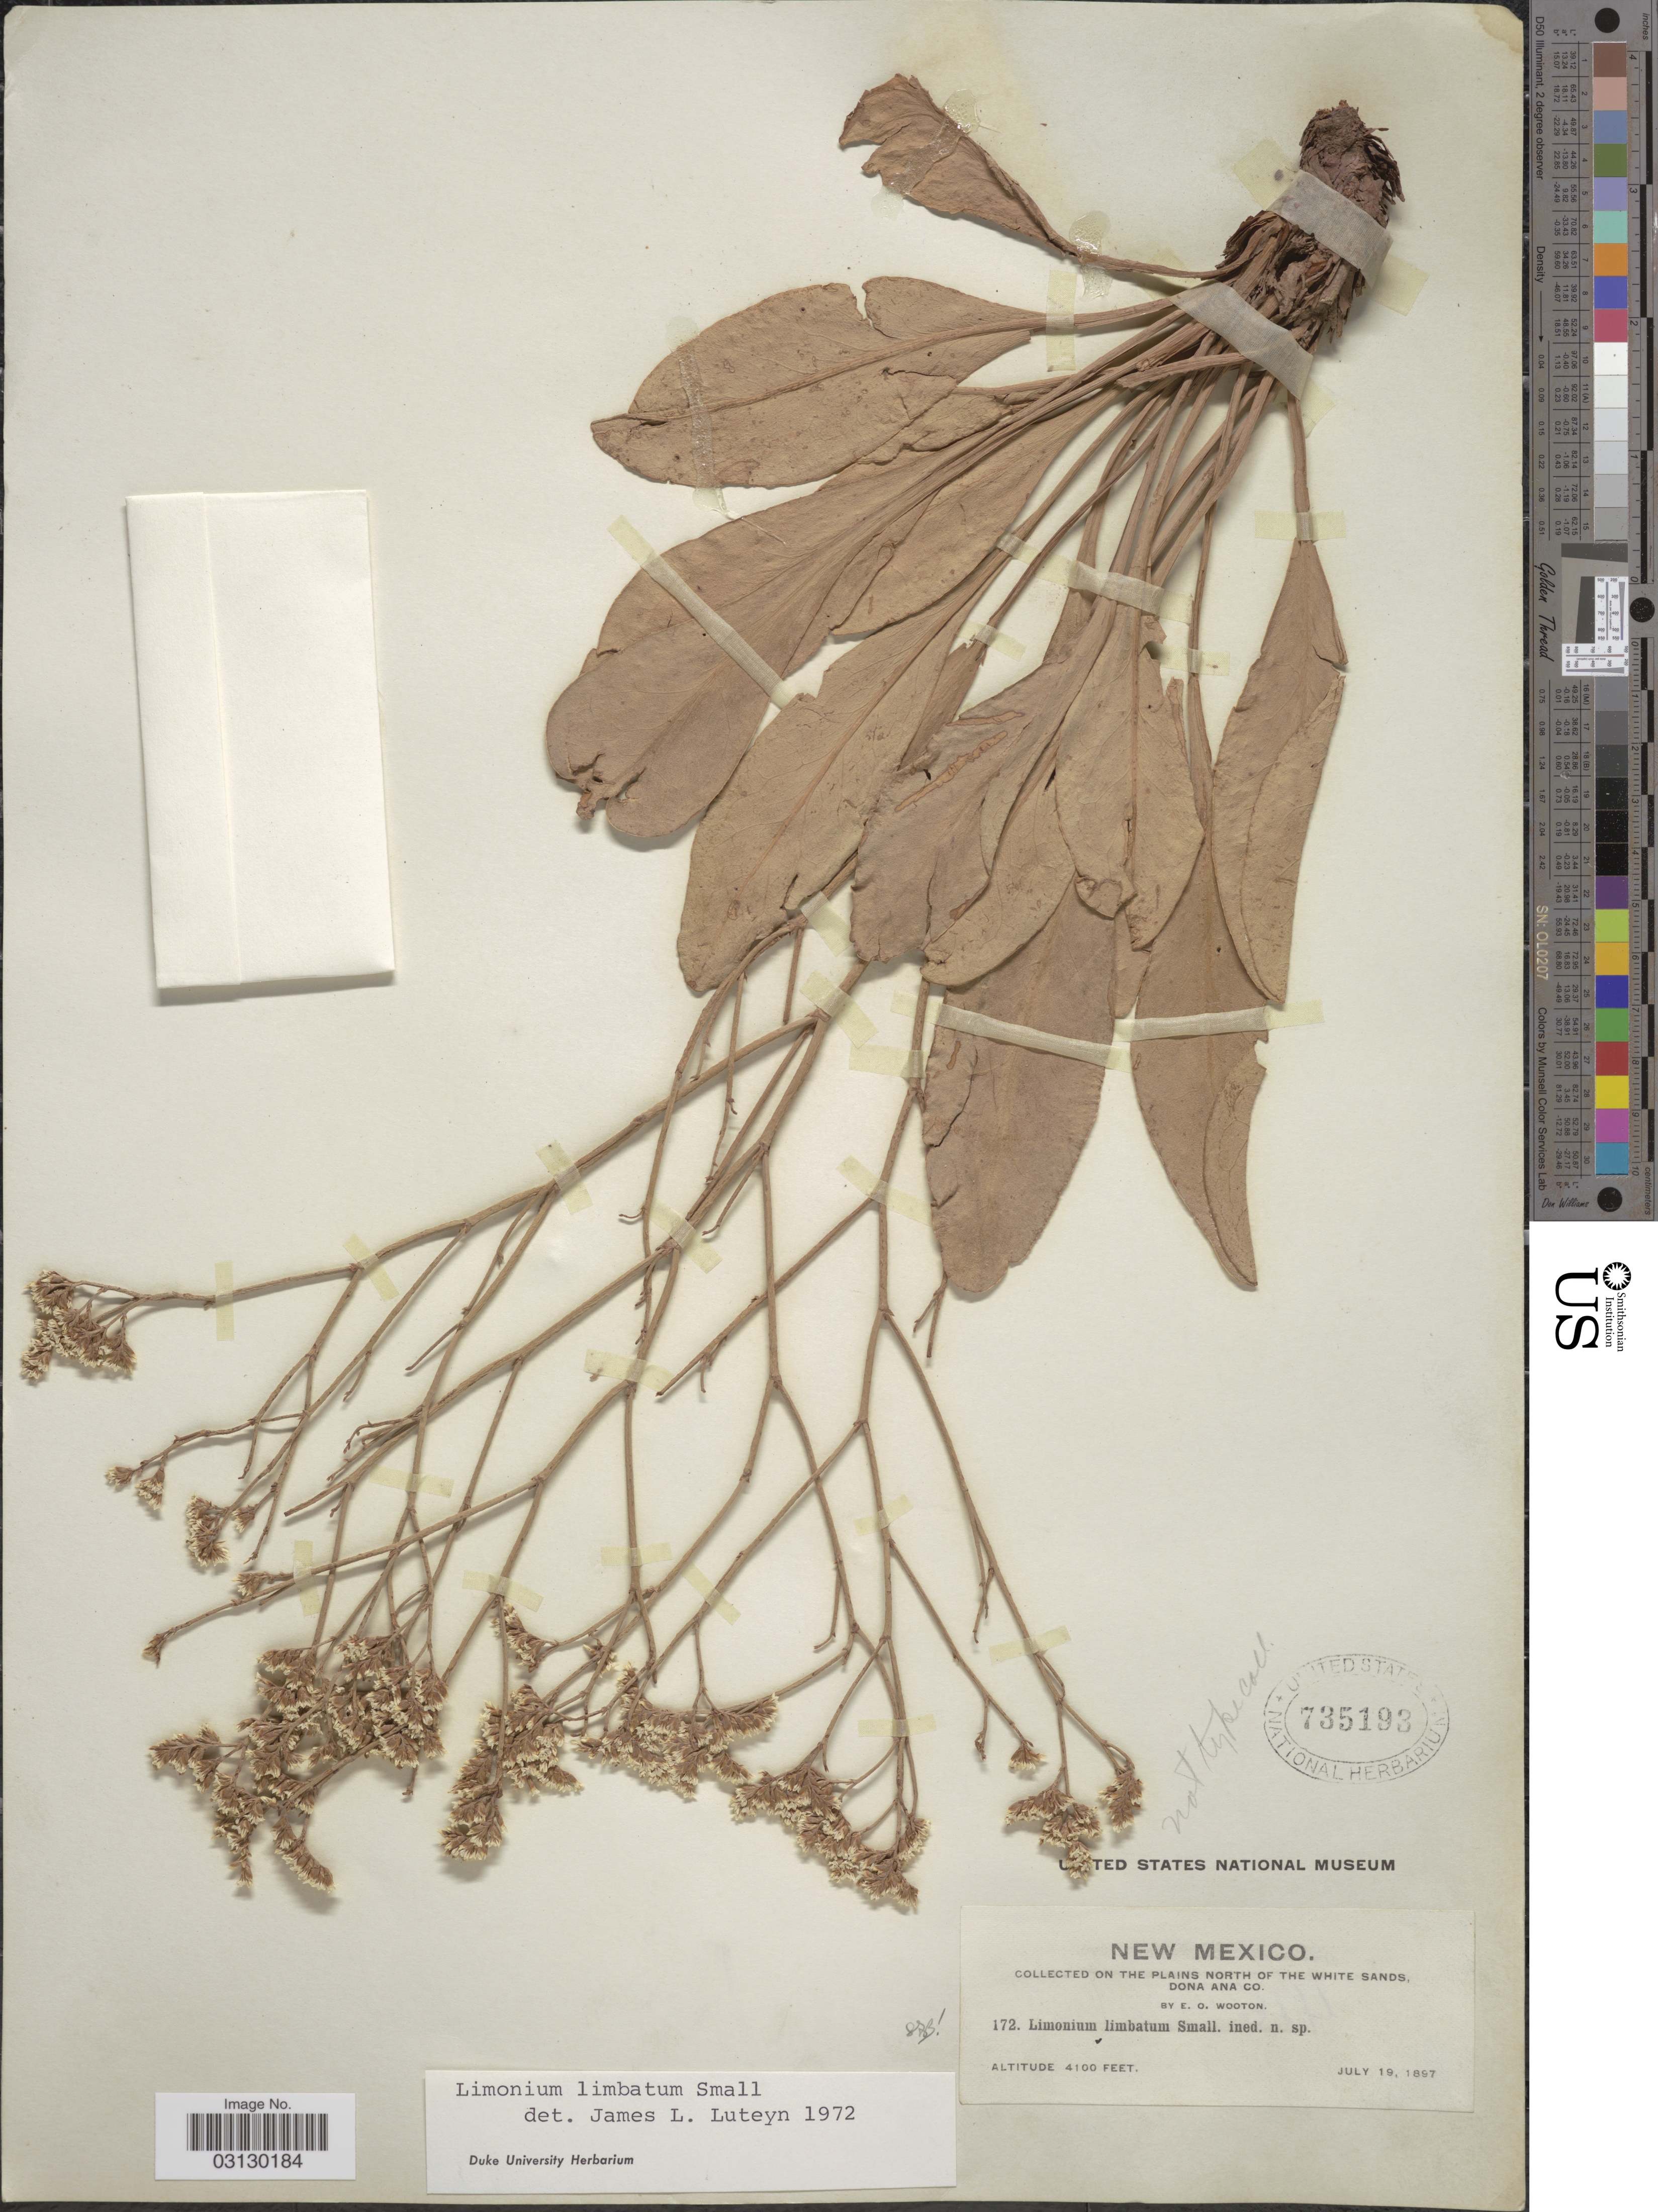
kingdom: Plantae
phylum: Tracheophyta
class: Magnoliopsida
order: Caryophyllales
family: Plumbaginaceae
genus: Limonium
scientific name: Limonium limbatum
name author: Small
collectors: E. O. Wooton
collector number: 172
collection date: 1897-07-19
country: United States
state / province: New Mexico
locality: Collected on the plains north of the White Sands, Dona Ana Co.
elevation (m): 1250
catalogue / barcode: US 735193